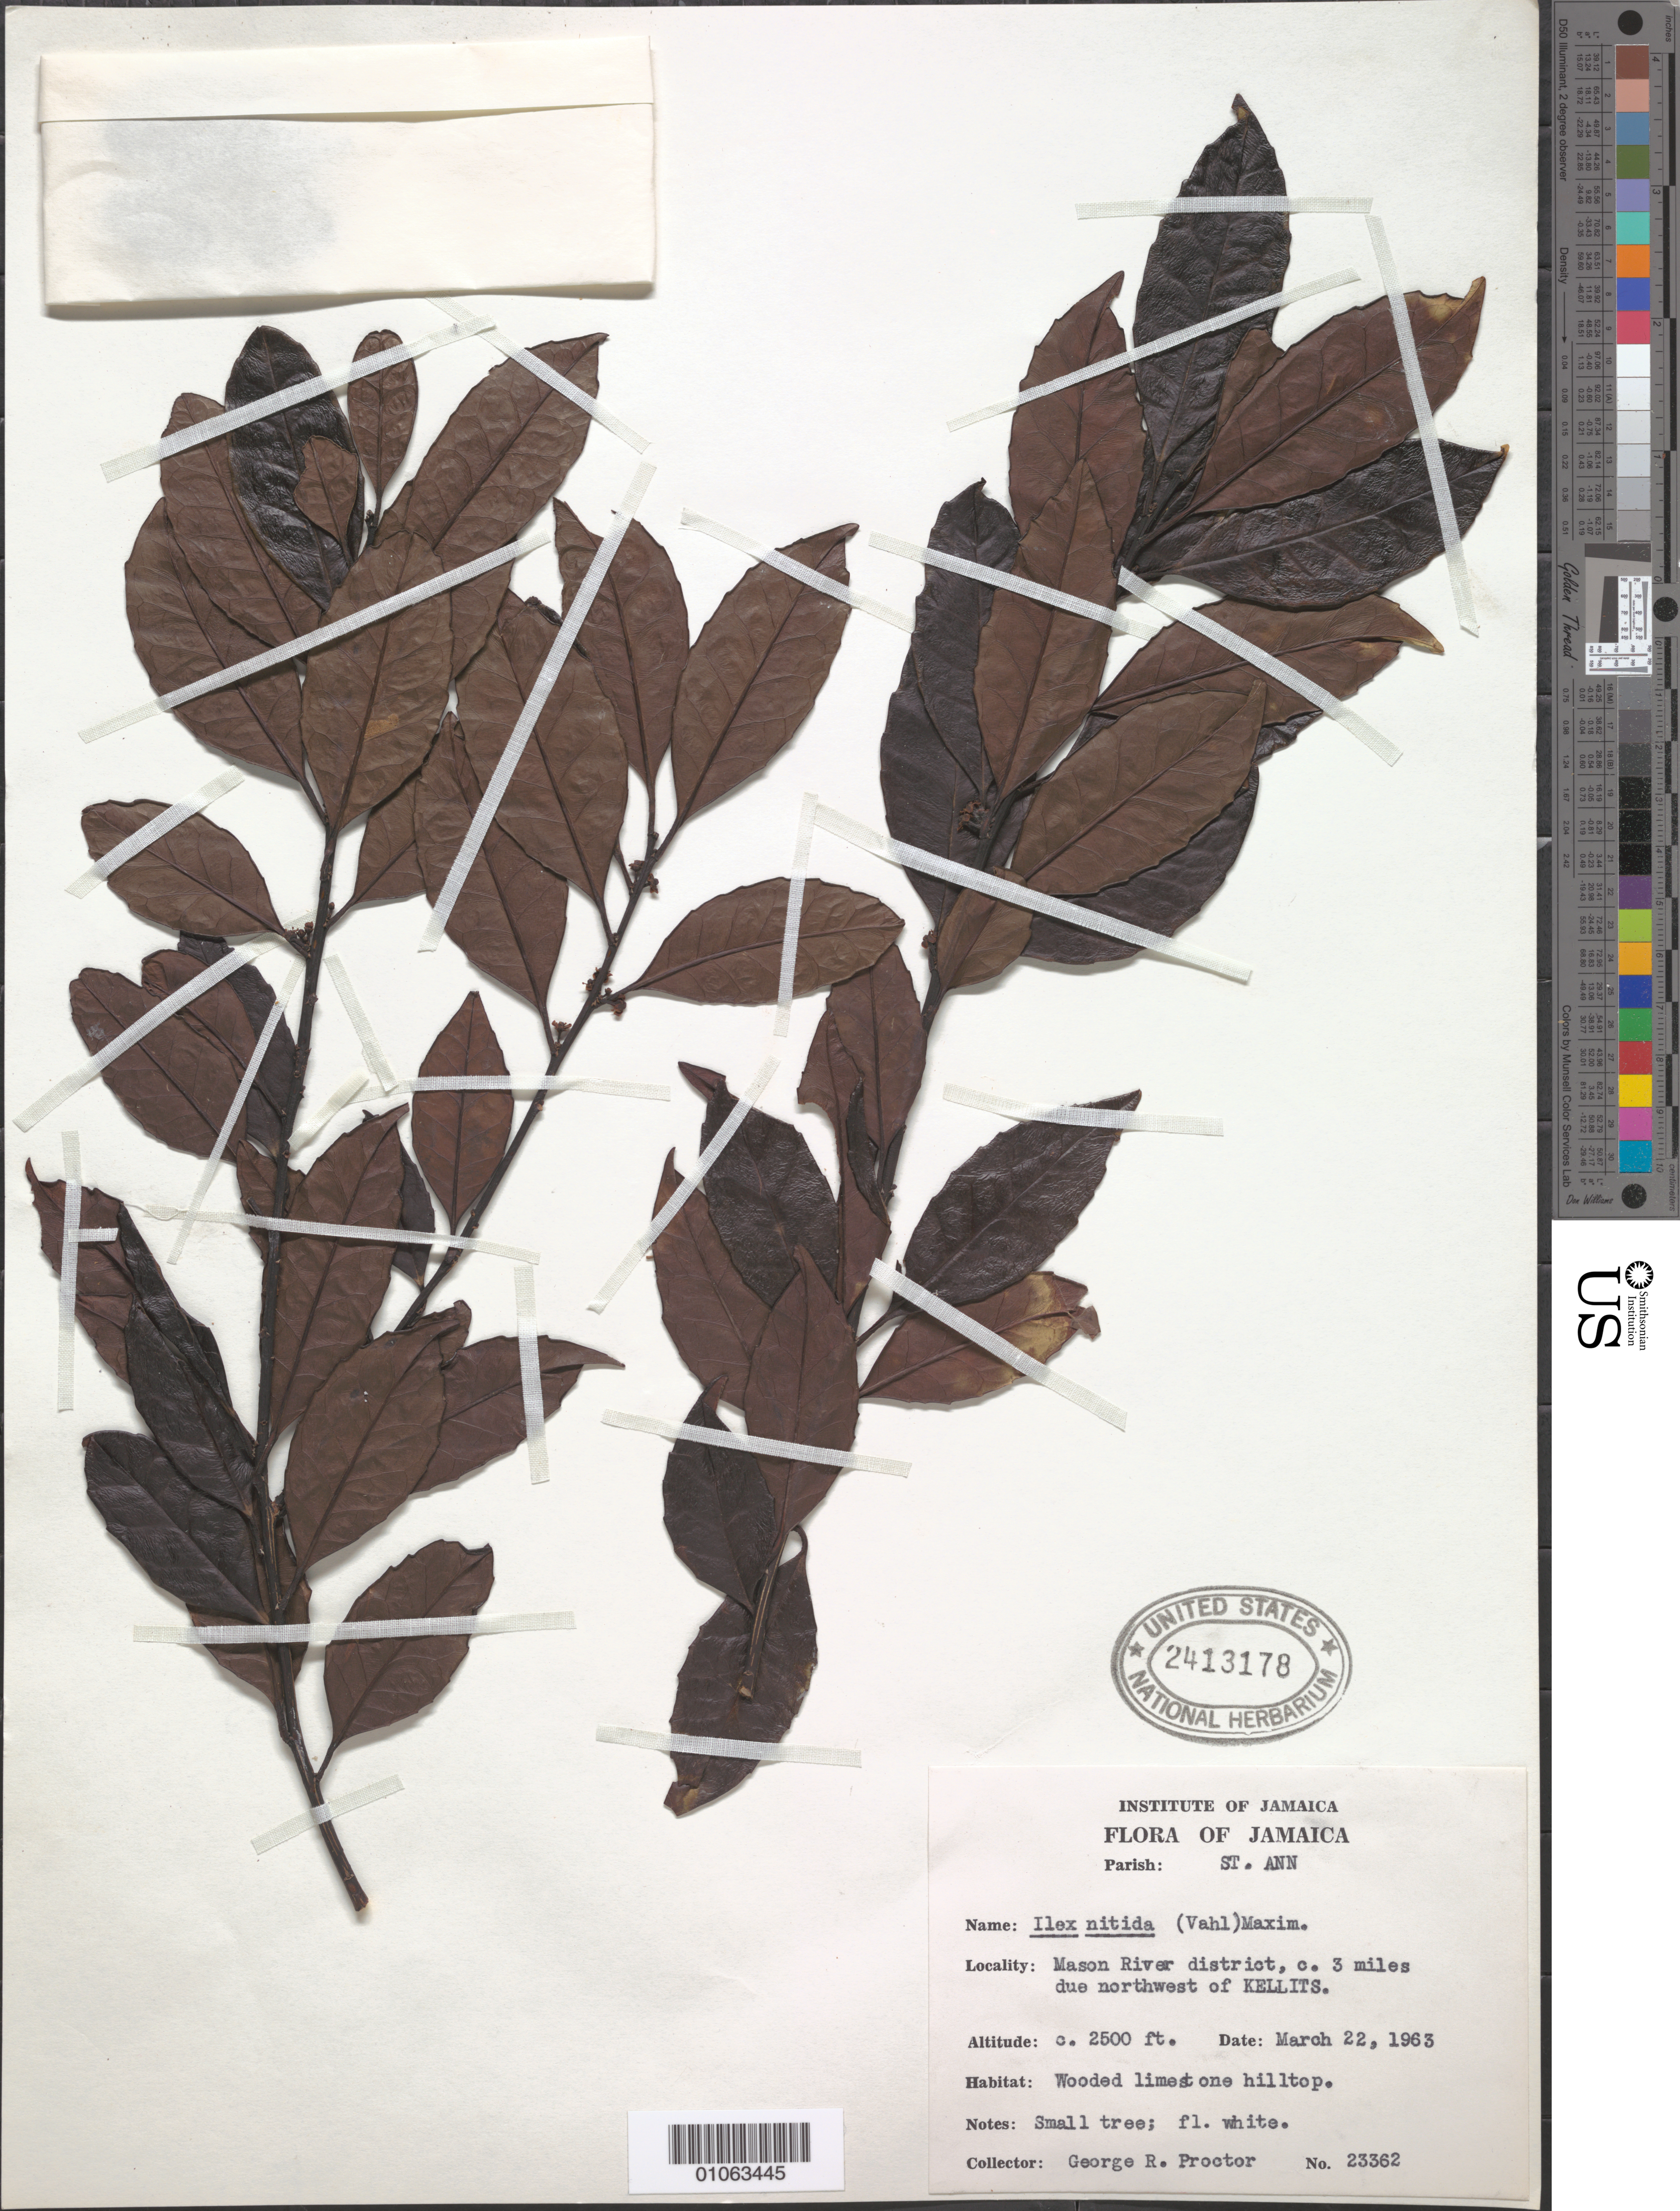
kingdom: Plantae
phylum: Tracheophyta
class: Magnoliopsida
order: Aquifoliales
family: Aquifoliaceae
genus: Ilex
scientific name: Ilex nitida f. alexandri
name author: Loes.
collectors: G. R. Proctor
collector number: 23362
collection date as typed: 22 Mar 1963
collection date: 1963-03-22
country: Jamaica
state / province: Saint Ann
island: Jamaica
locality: Mason river district c. 3 miles due nortweste of Kellits.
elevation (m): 762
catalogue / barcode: US 2413178